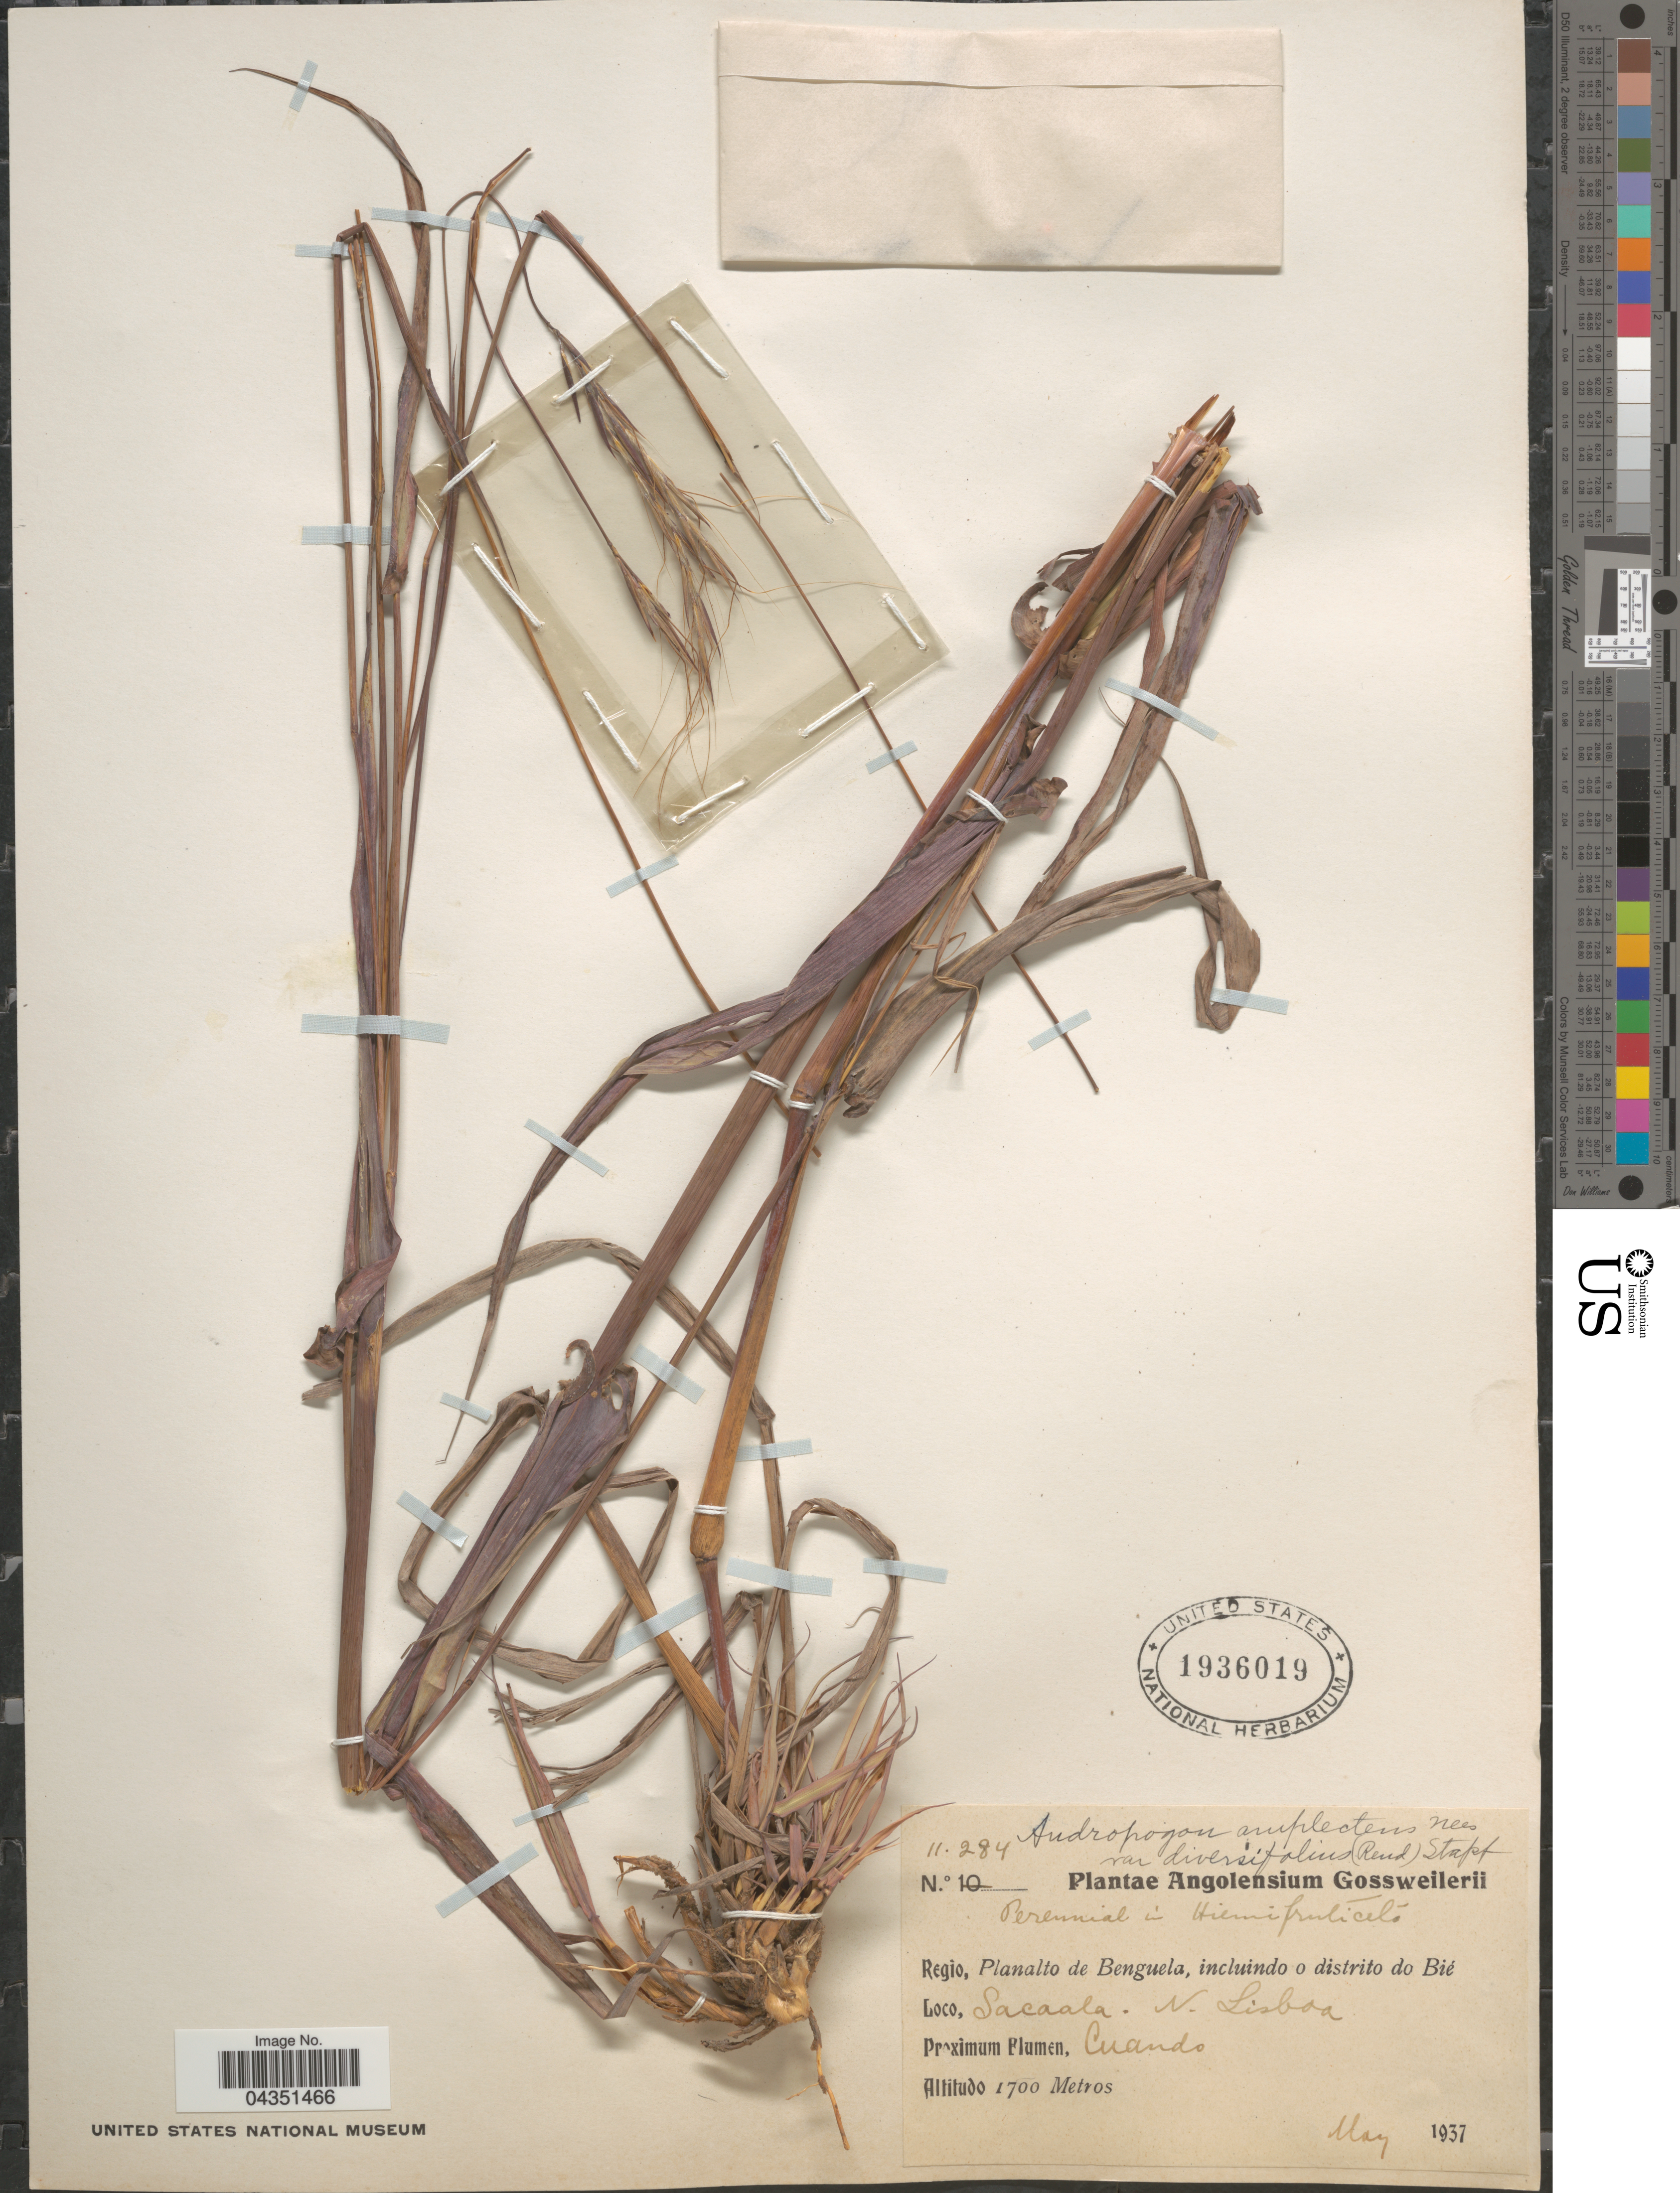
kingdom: Plantae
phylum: Tracheophyta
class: Liliopsida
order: Poales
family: Poaceae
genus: Diheteropogon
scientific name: Diheteropogon amplectens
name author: (Nees) Clayton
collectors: -. Gossweiler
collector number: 11284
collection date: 1937-05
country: Angola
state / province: Benguela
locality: Regio, Planalto de Benguela, incluindo o distrito do Bié. Sacaala. N. Lisboa. Proximum Flumen, Cuando.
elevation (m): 1700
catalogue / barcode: US 1936019